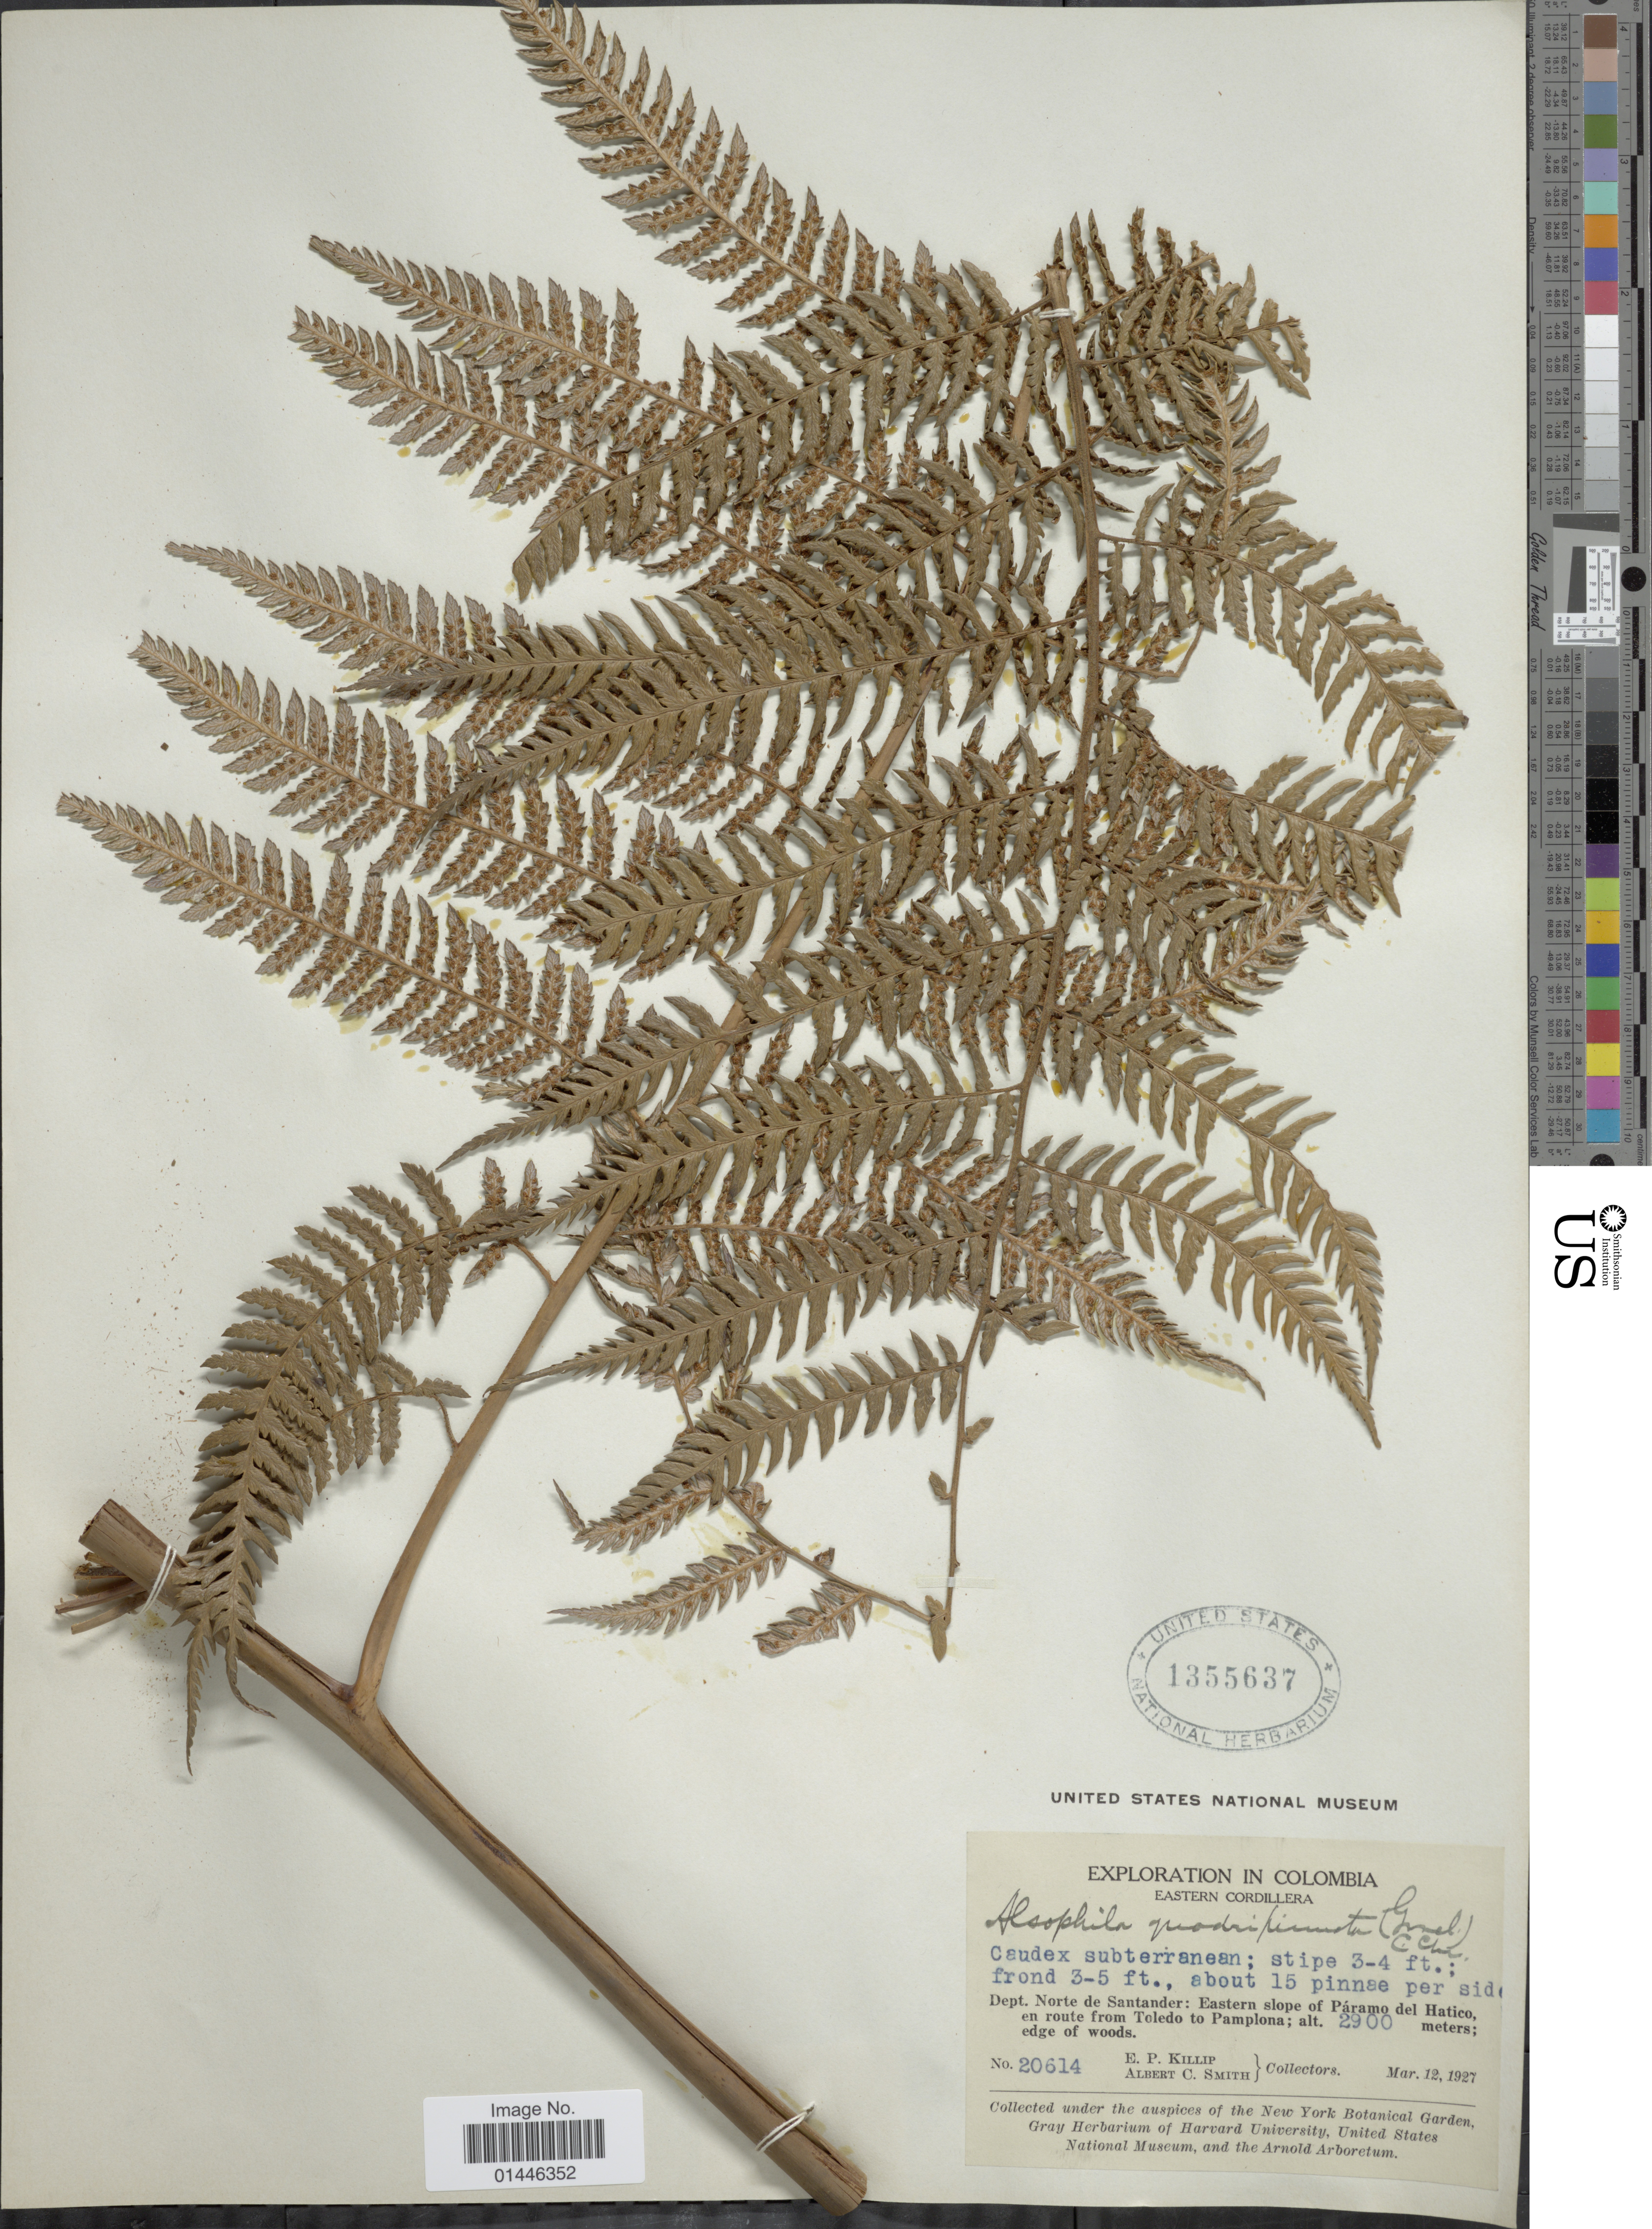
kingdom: Plantae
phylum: Tracheophyta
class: Polypodiopsida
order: Cyatheales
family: Dicksoniaceae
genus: Lophosoria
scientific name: Lophosoria quadripinnata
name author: (J.F. Gmel.) C. Chr.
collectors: E. P. Killip & A. C. Smith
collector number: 20614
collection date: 1927-03-12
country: Colombia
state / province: Norte de Santander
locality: Eastern slope of Páramo del Hatico, en route from Toledo to Pamplona. Eastern Cordillera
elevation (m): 2900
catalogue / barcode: US 1355637